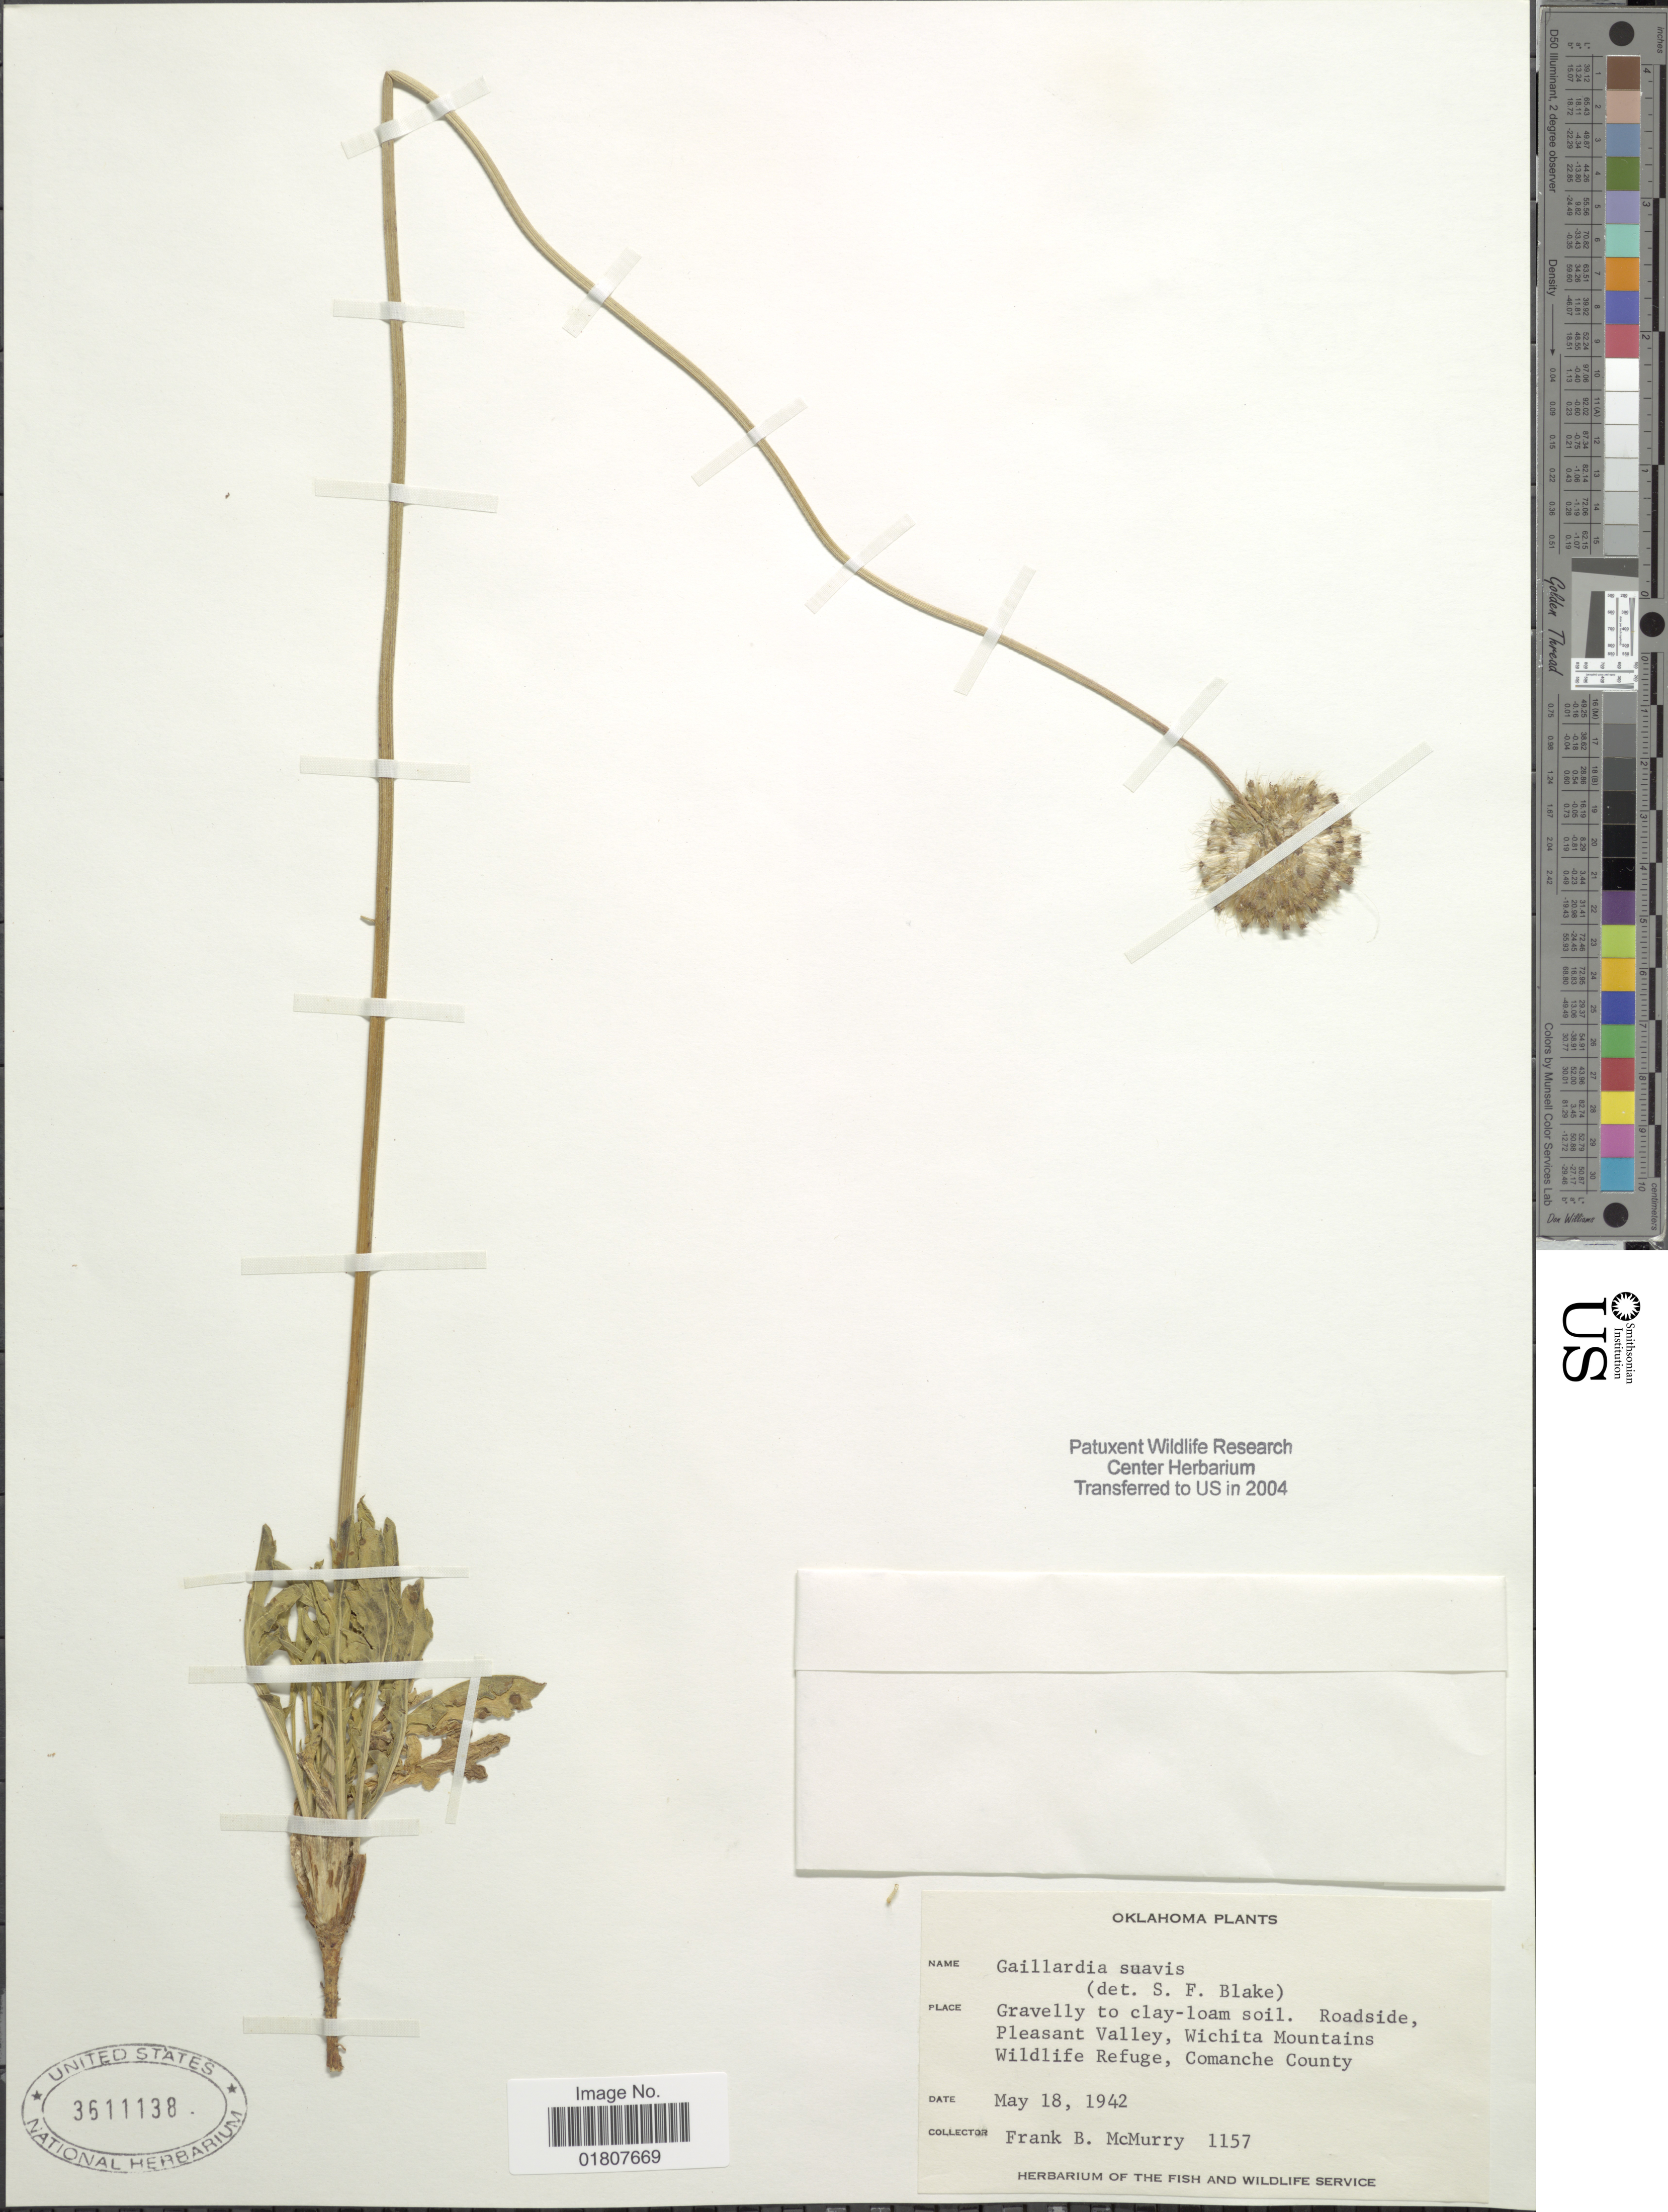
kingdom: Plantae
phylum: Tracheophyta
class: Magnoliopsida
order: Asterales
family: Asteraceae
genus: Gaillardia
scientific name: Gaillardia suavis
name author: (A. Gray & Engelm.) Britton & Rusby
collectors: F. B. McMurry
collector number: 1157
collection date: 1942-05-18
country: United States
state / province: Oklahoma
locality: Roadside, Pleasant Valley, Wichita Mountains, Wildlife Refuge, Comanche County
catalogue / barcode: US 3611138